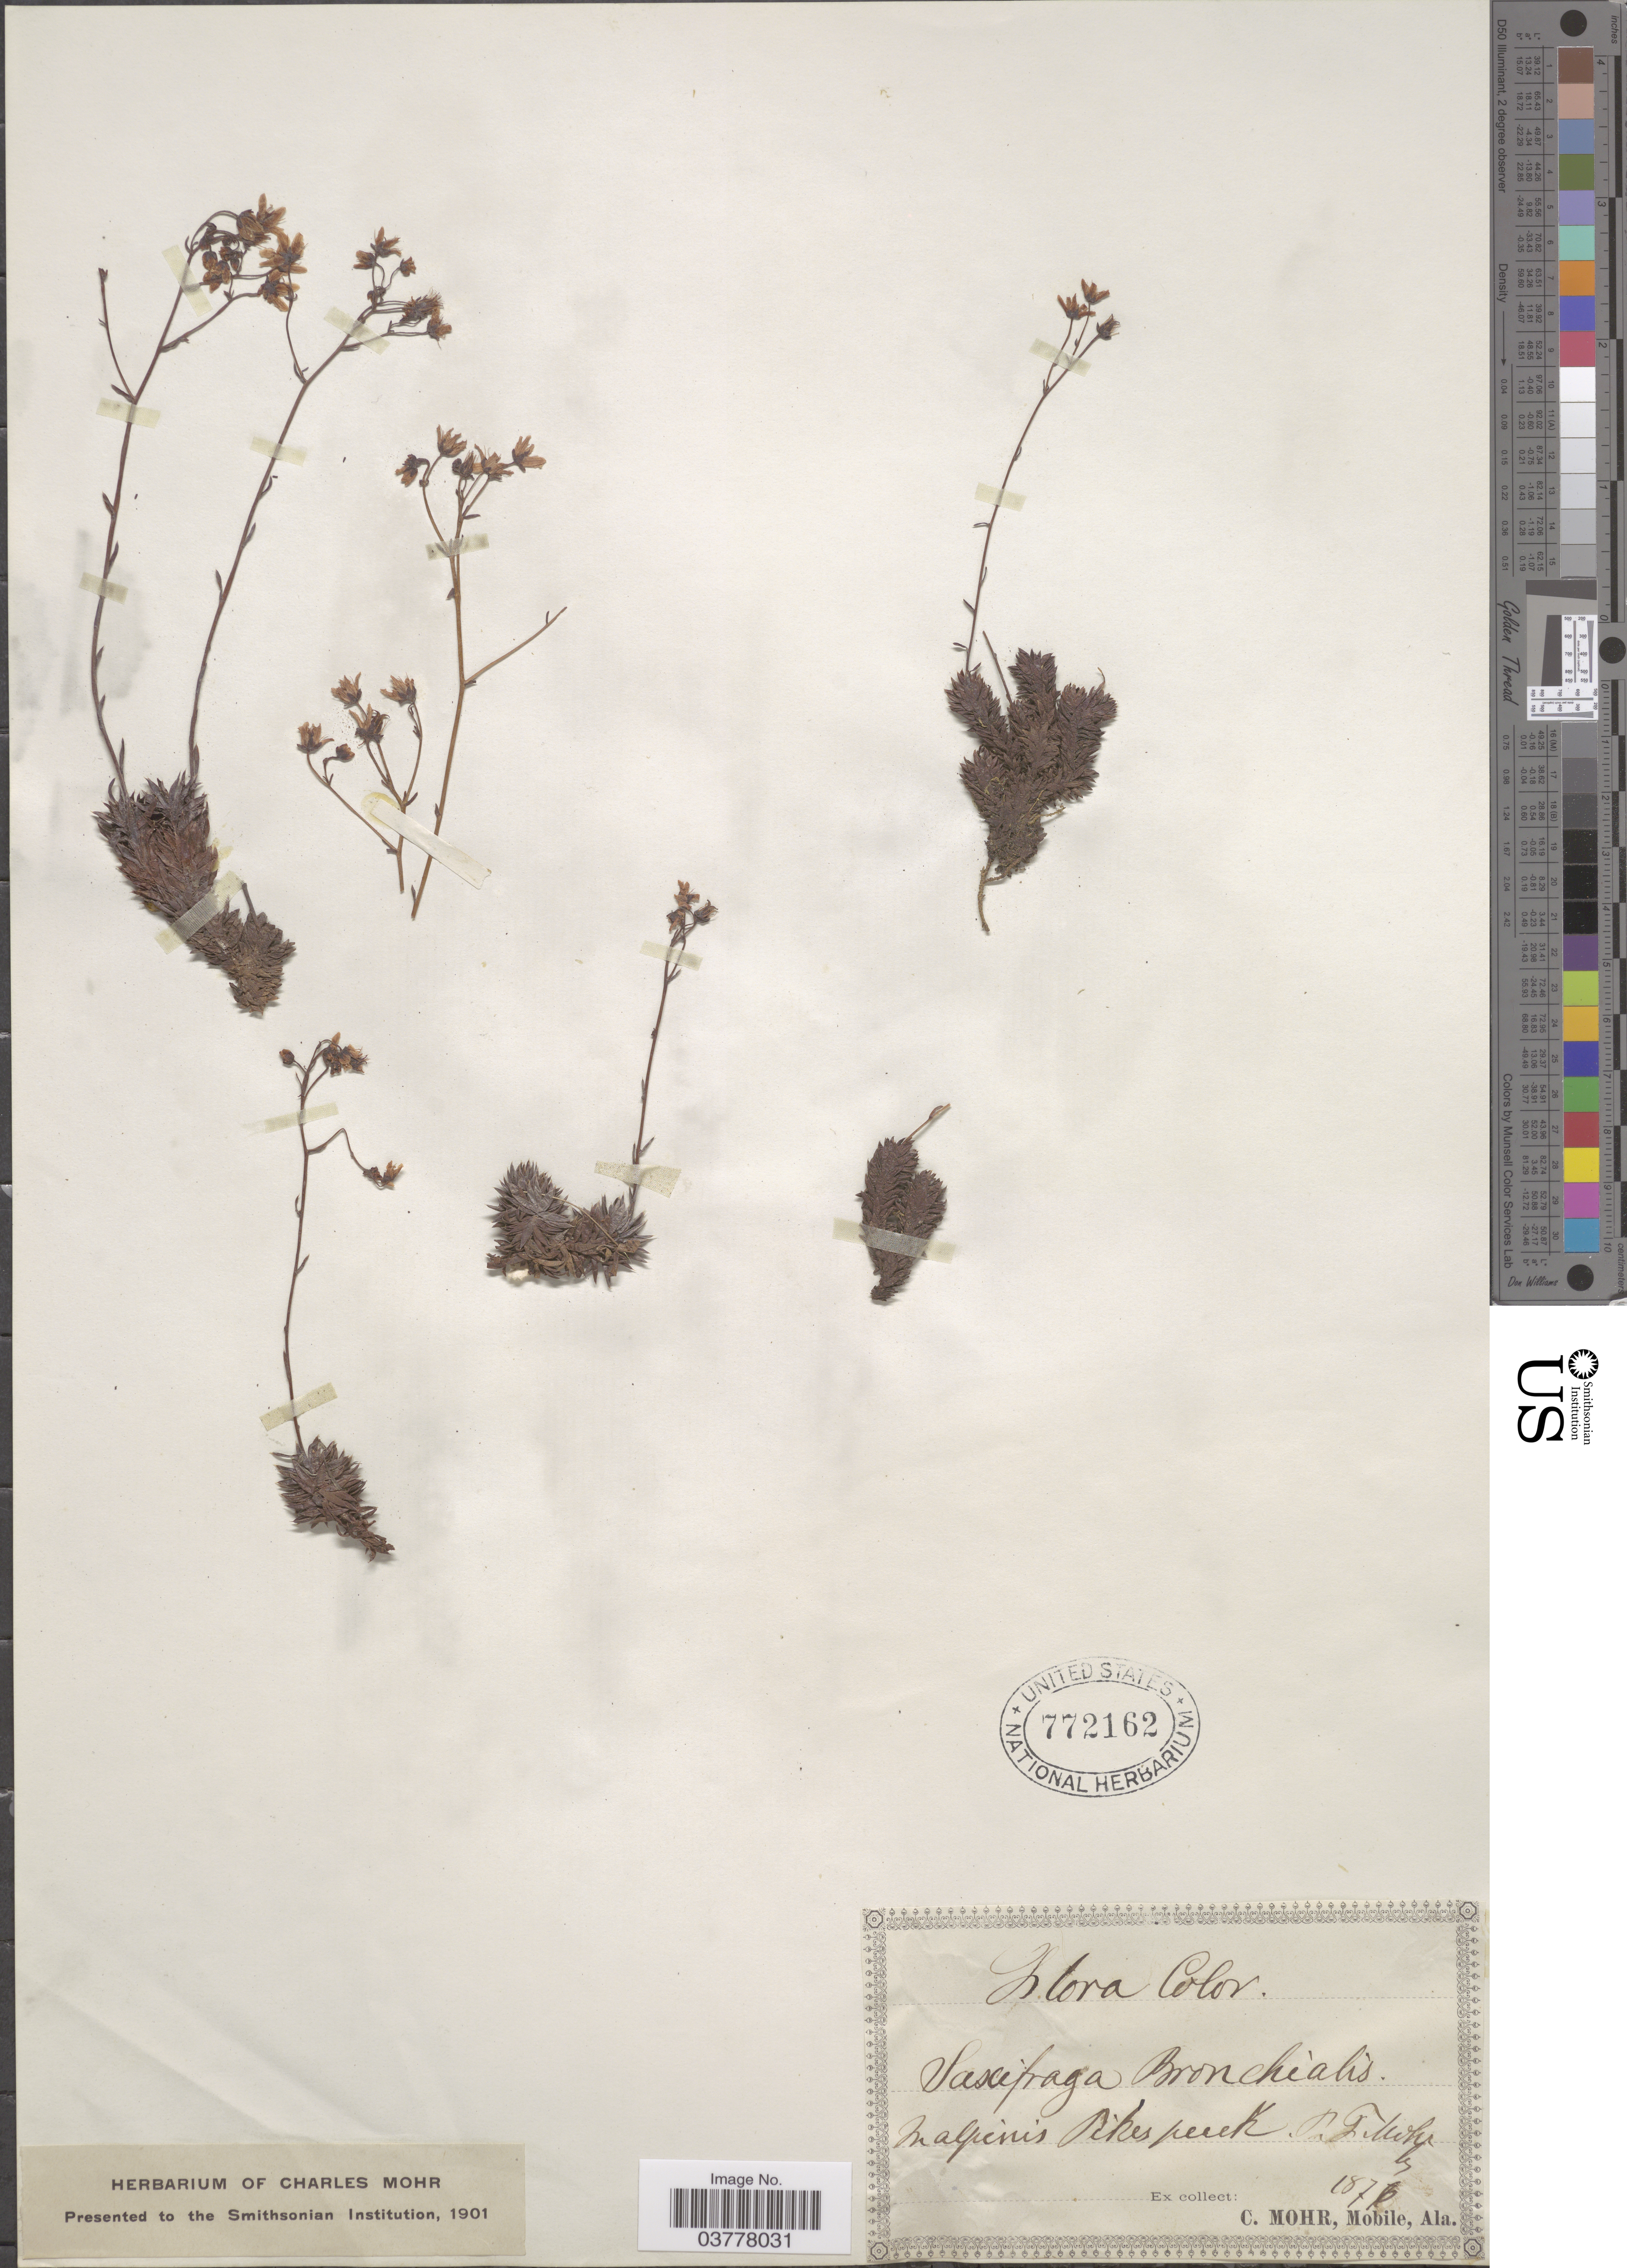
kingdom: Plantae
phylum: Tracheophyta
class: Magnoliopsida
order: Saxifragales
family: Saxifragaceae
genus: Saxifraga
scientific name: Saxifraga bronchialis subsp. austromontana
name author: (Wiegand) Piper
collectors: Mohr, C. T. (herbarium)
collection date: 1876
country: United States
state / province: Colorado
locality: In alpinis Pikes peak.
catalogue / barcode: US 772162